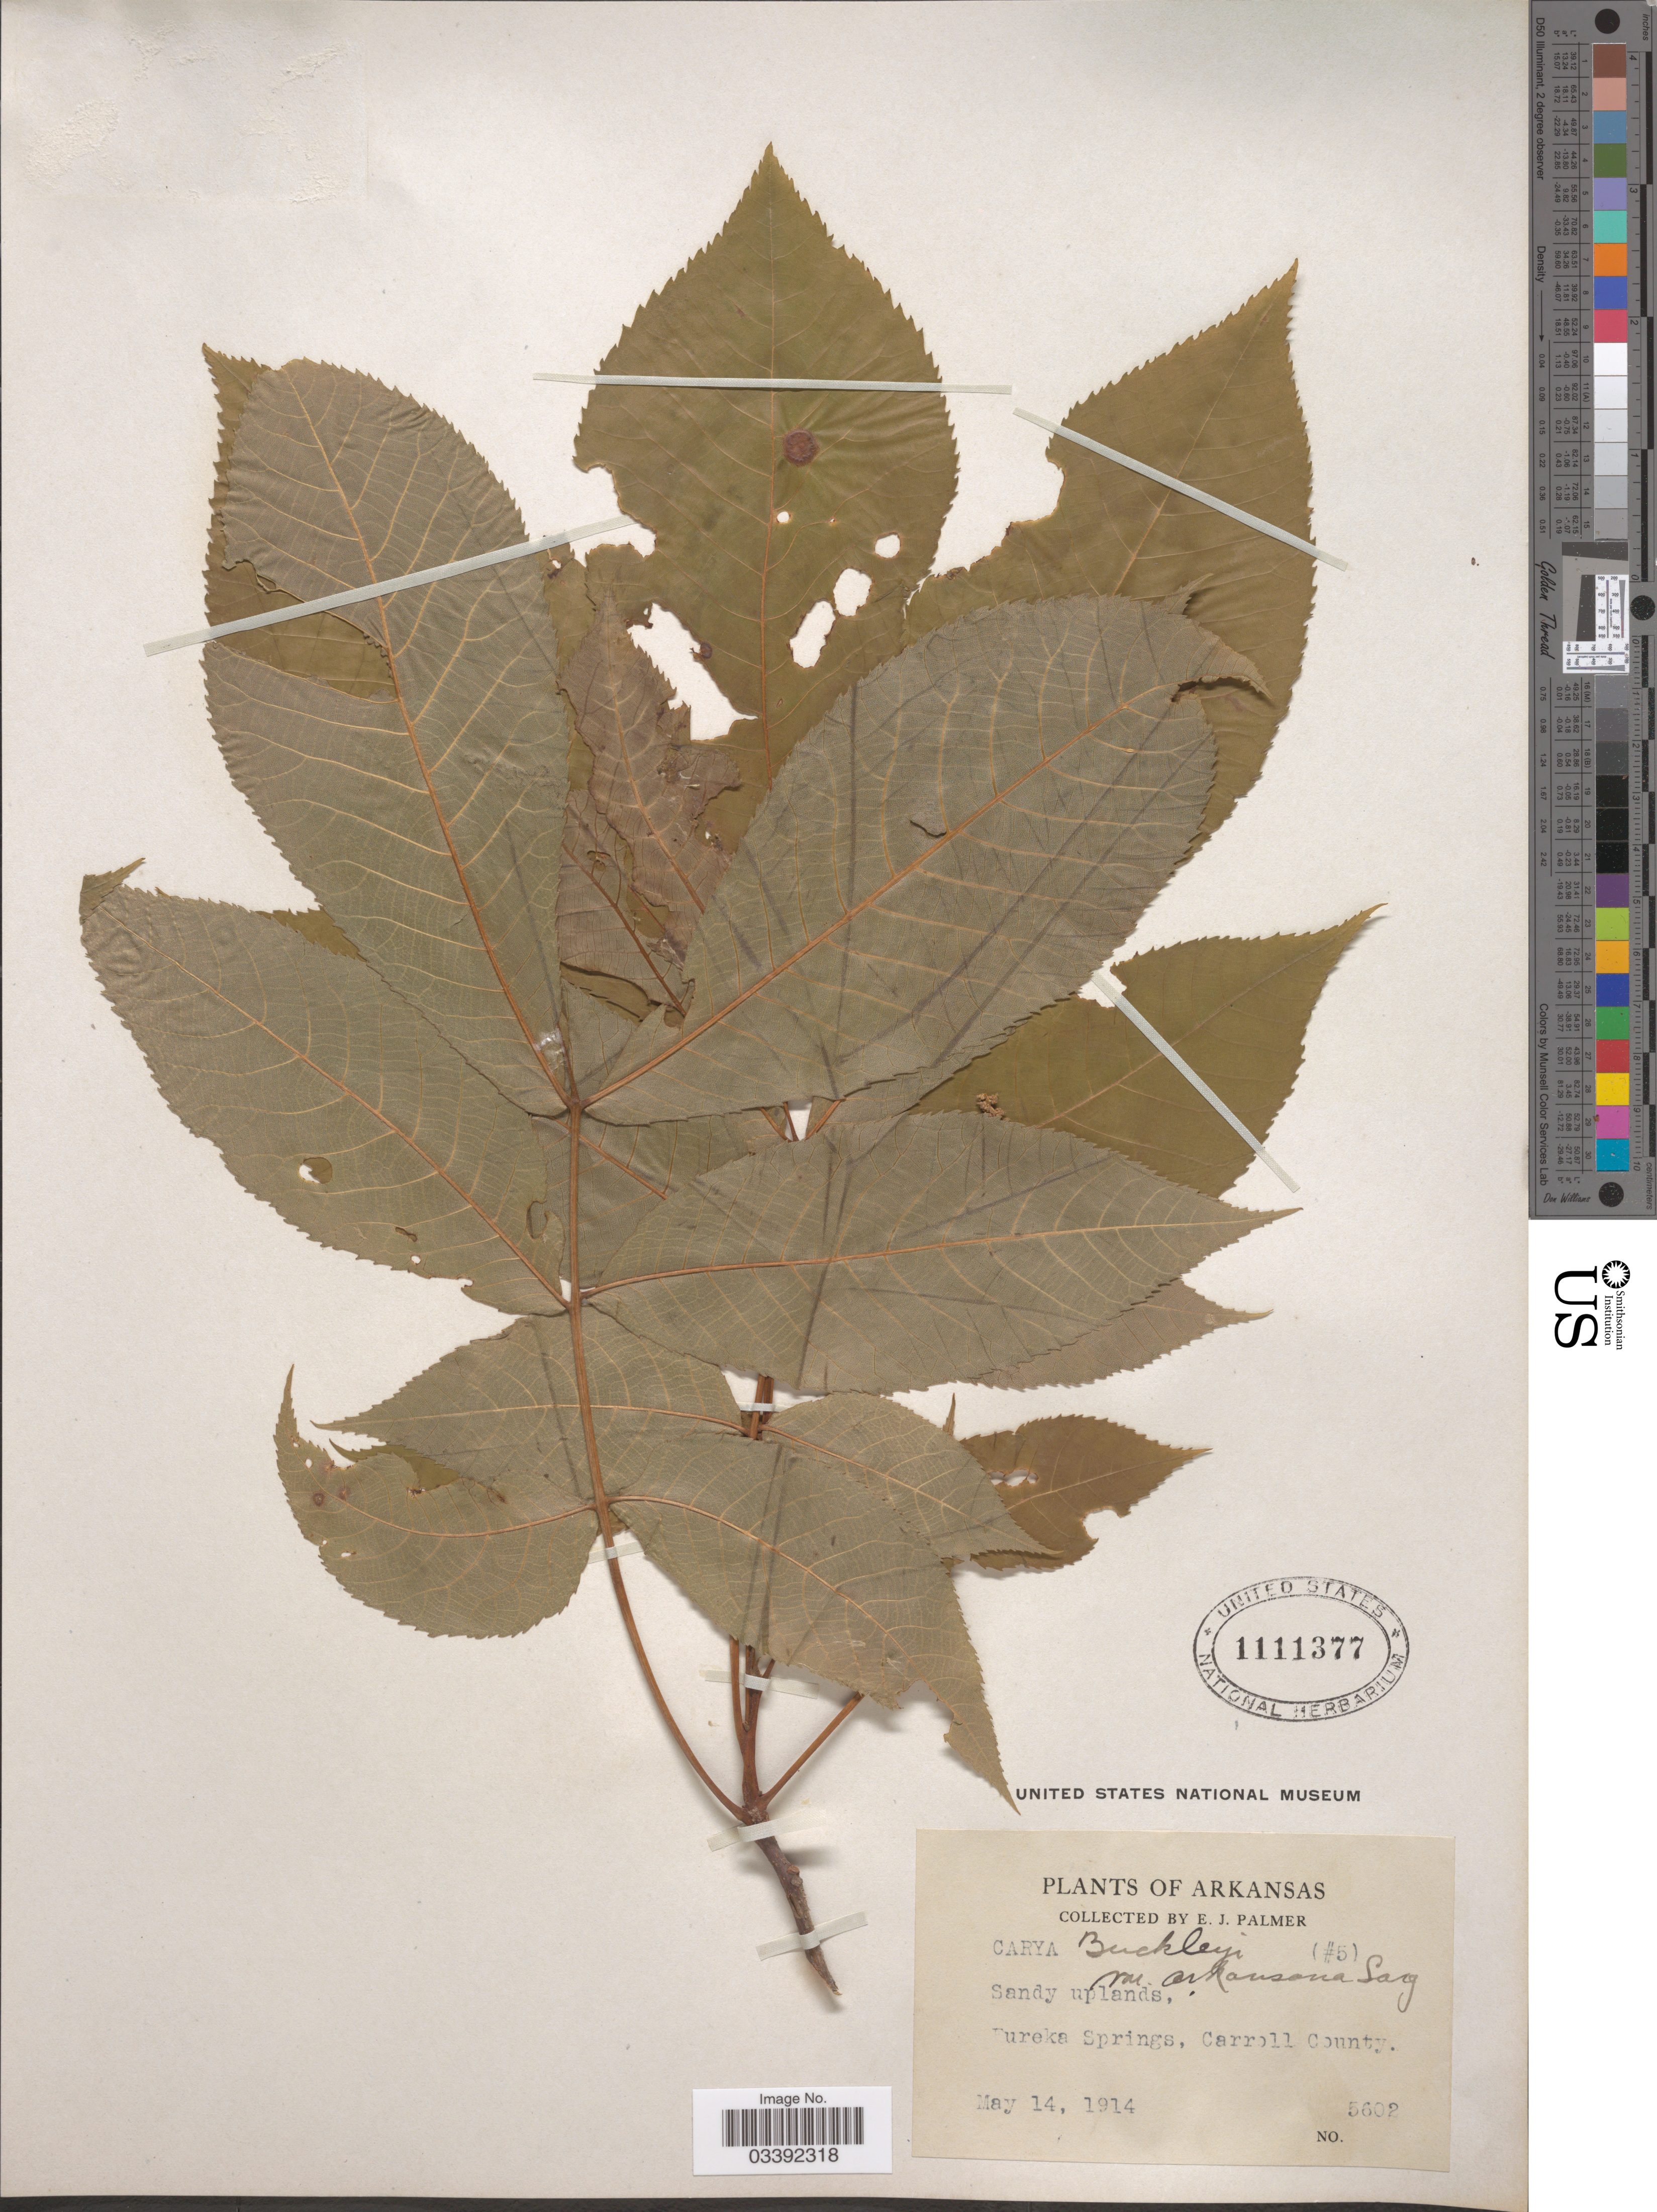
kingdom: Plantae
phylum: Tracheophyta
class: Magnoliopsida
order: Fagales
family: Juglandaceae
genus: Carya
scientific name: Carya texana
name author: Buckley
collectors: E. J. Palmer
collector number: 5602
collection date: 1914-05-14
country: United States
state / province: Arkansas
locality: Eureka Springs, Carroll County.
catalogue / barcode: US 1111377